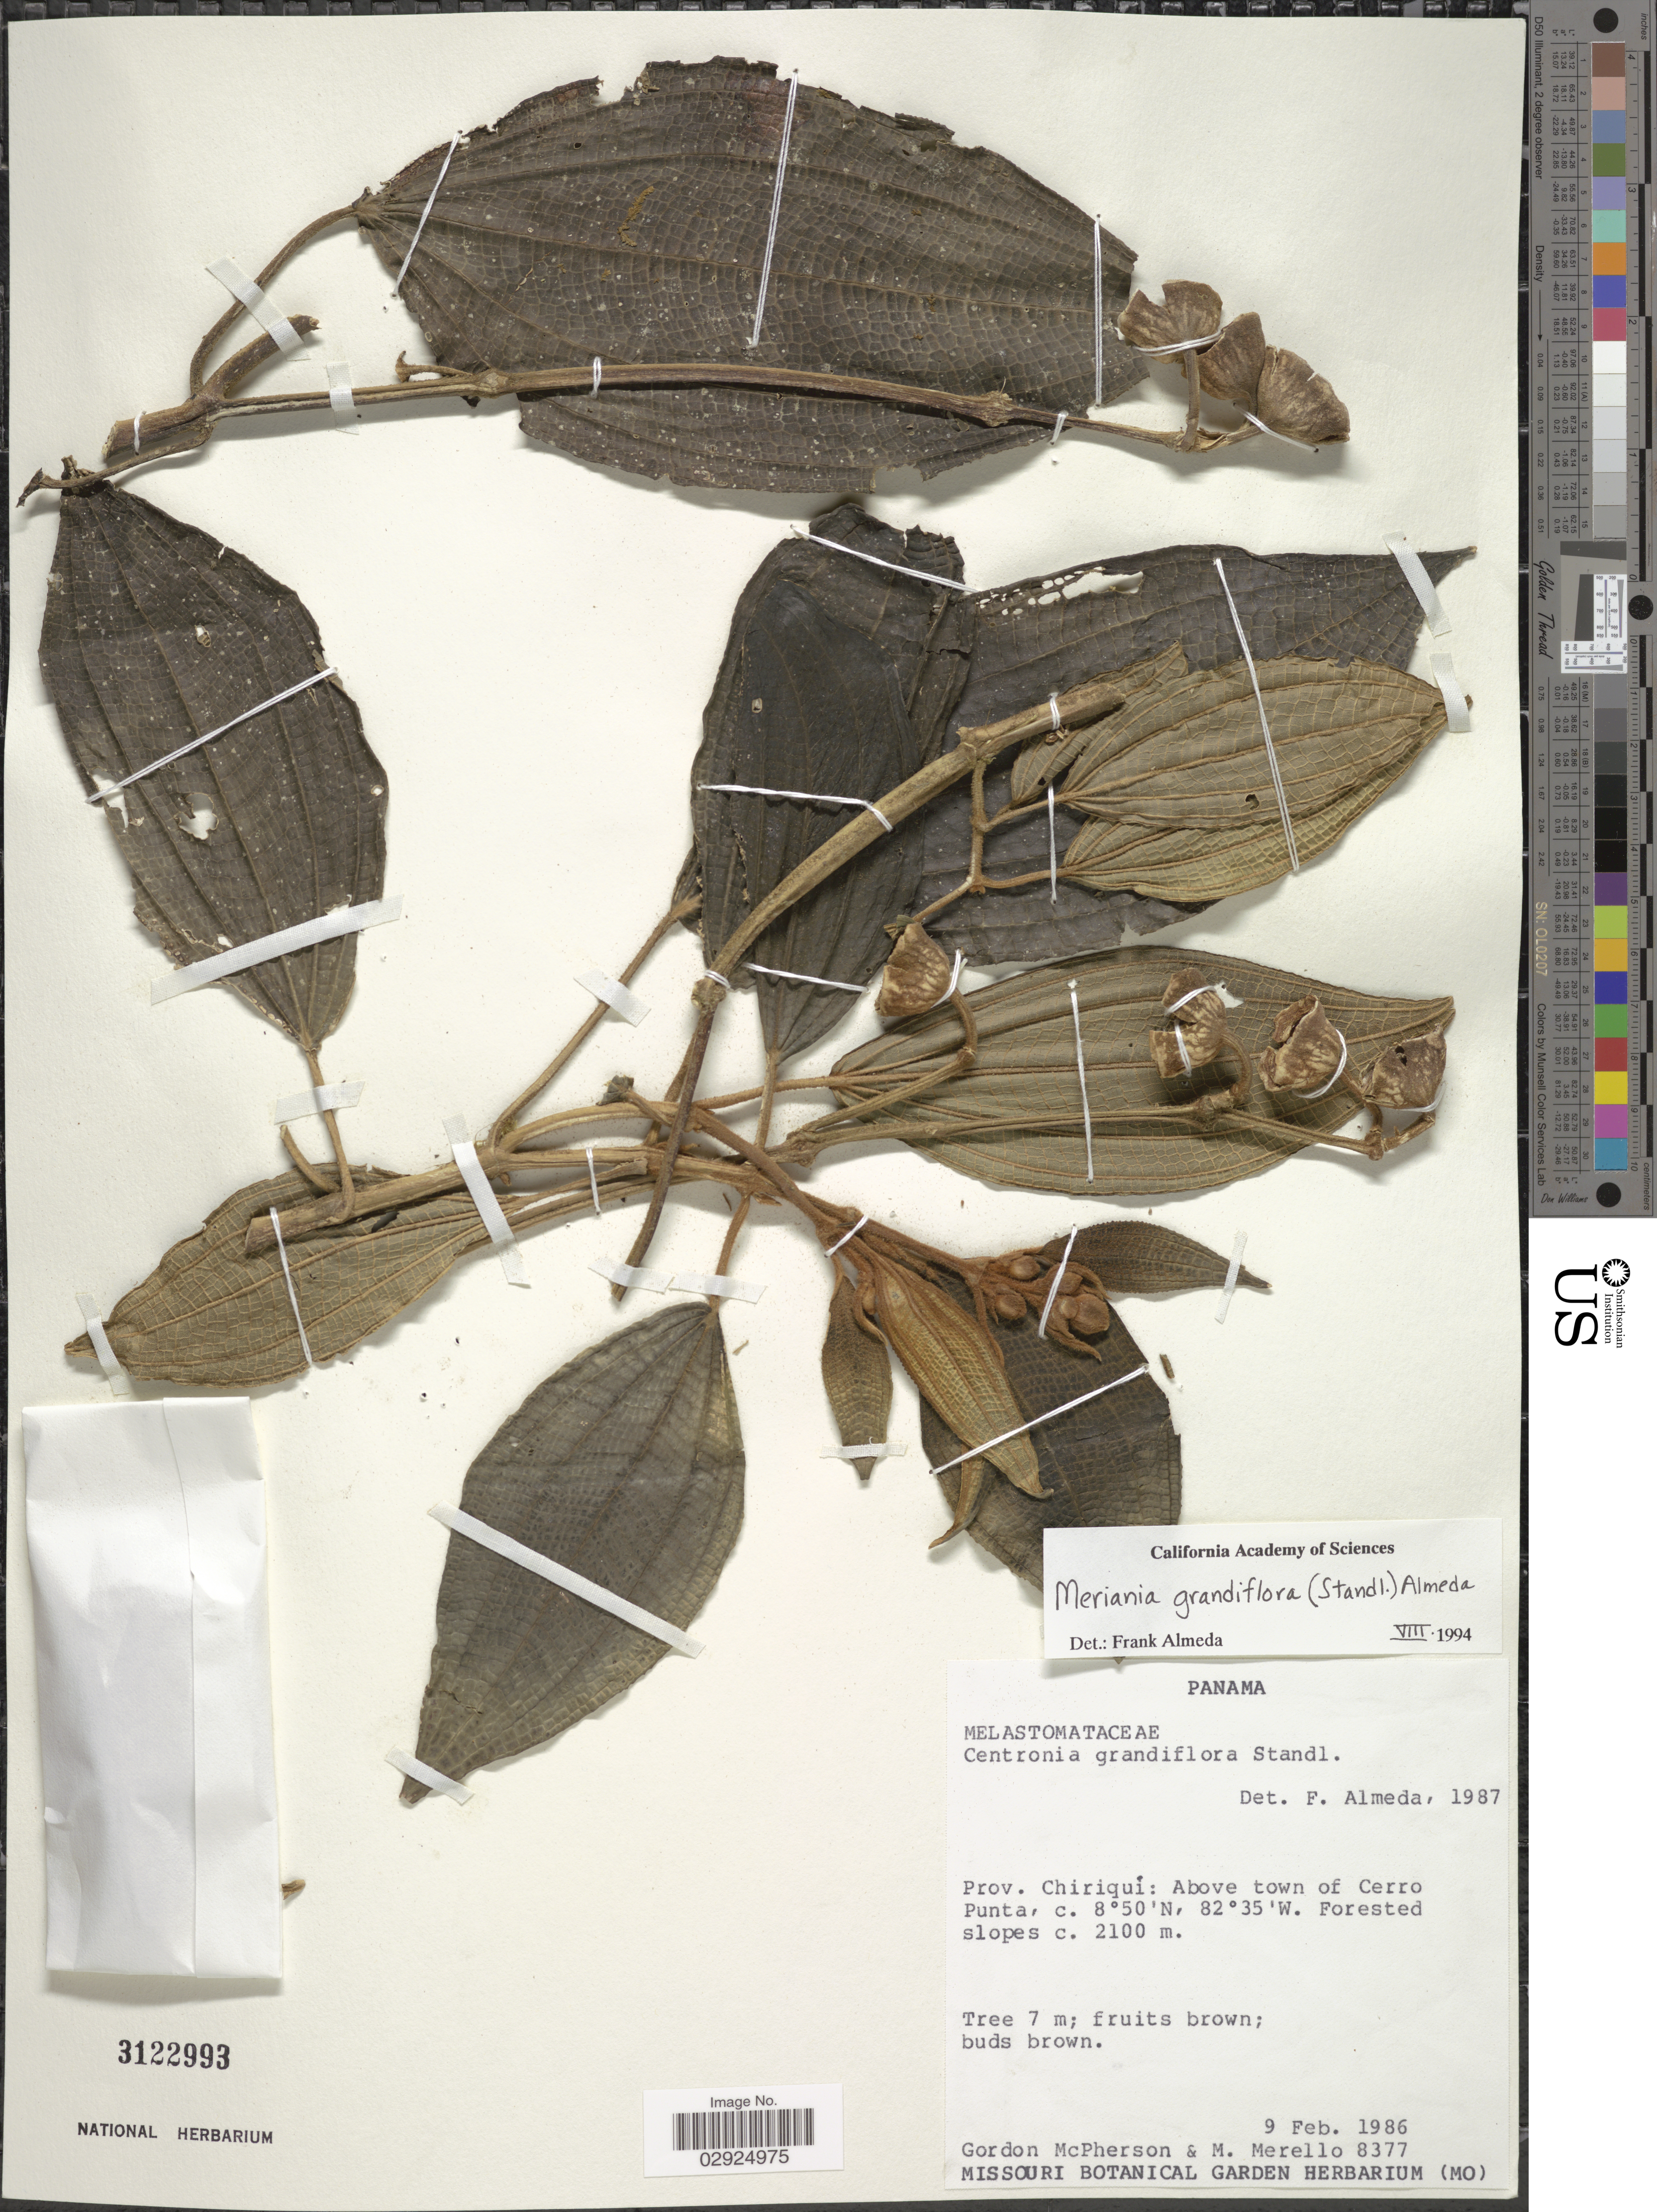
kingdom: Plantae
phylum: Tracheophyta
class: Magnoliopsida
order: Myrtales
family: Melastomataceae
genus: Meriania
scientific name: Meriania grandiflora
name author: (Standl.) Almeda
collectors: G. D. McPherson & M. Merello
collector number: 8377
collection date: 1986-02-09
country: Panama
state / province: Chiriqui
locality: Above town of Cerro Punta.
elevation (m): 2100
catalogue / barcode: US 3122993